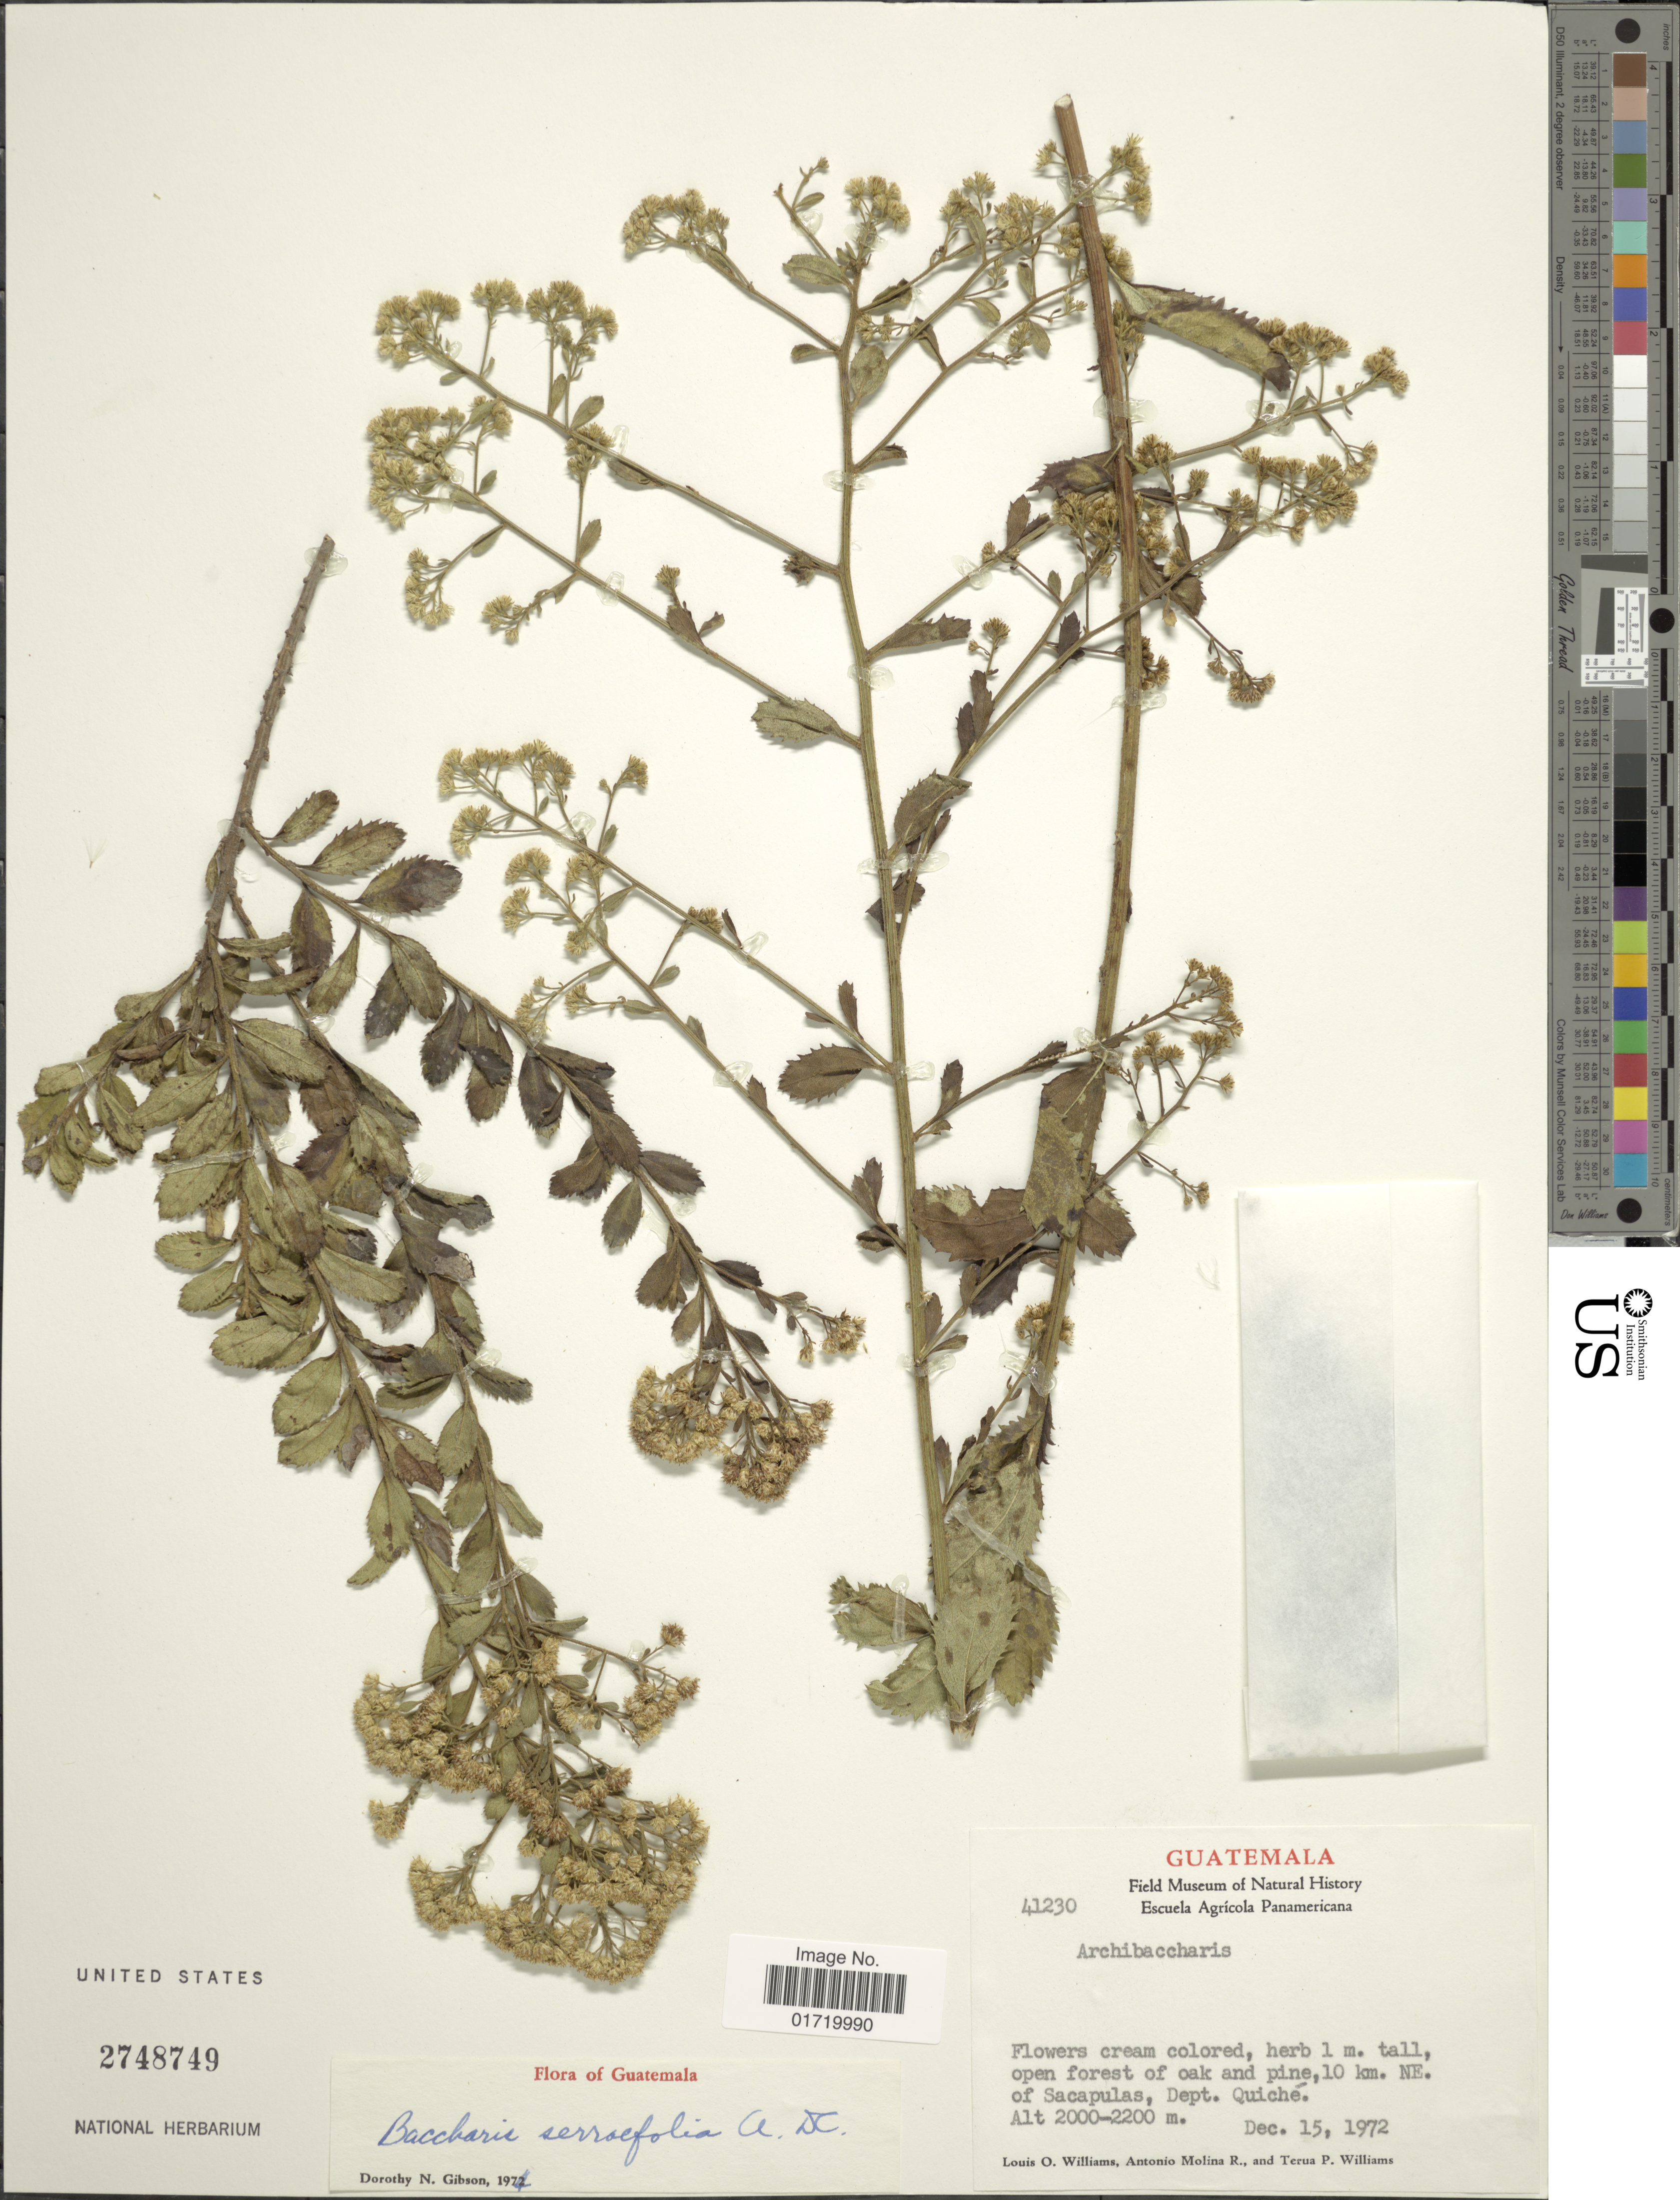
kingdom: Plantae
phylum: Tracheophyta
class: Magnoliopsida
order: Asterales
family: Asteraceae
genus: Baccharis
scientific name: Baccharis serrifolia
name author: DC.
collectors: L. O. Williams, A. Molina R. & T. P. Williams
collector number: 41230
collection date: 1972-12-15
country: Guatemala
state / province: El Quiché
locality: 10 km NE of Sacapulas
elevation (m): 2000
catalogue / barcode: US 2748749